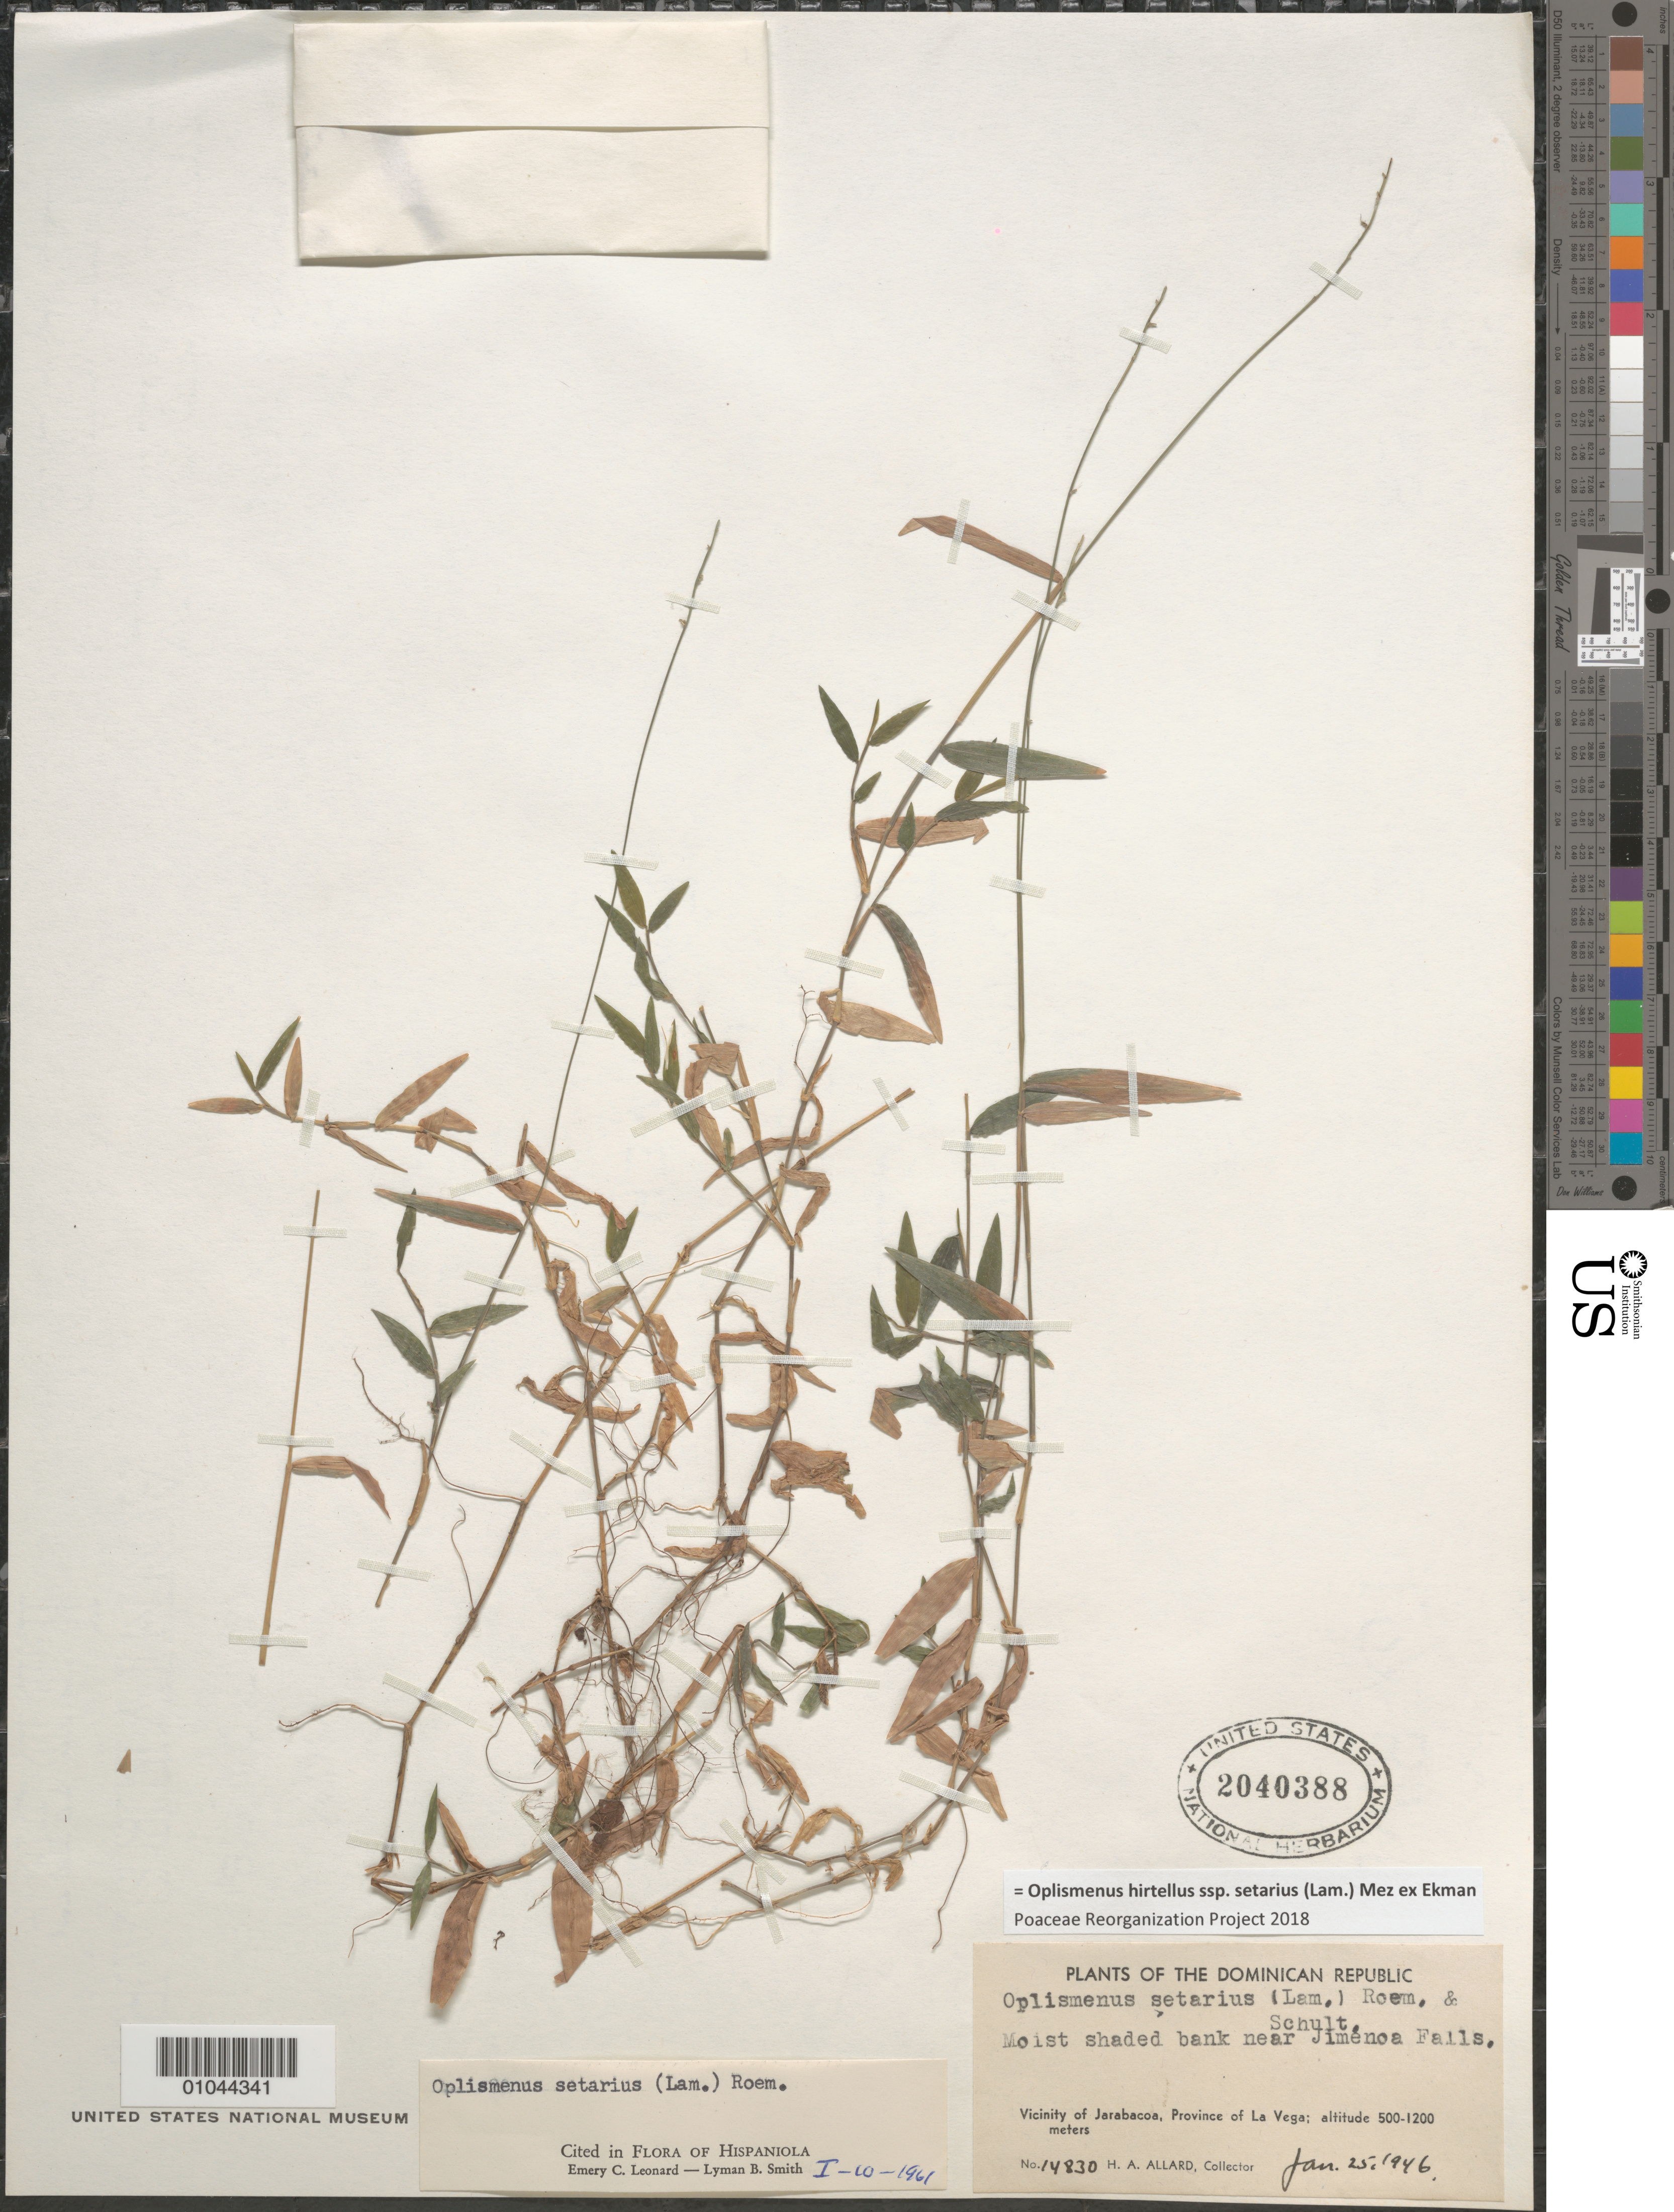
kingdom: Plantae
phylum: Tracheophyta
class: Liliopsida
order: Poales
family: Poaceae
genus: Oplismenus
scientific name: Oplismenus hirtellus subsp. setarius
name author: (Lam.) Mez ex Ekman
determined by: Poaceae Reorganization Project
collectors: H. A. Allard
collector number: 14830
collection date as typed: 25 Jan 1946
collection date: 1946-01-25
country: Dominican Republic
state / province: La Vega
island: Hispaniola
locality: Vicinity of Jarabacoa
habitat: moist shaded bank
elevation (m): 500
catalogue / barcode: US 2040388